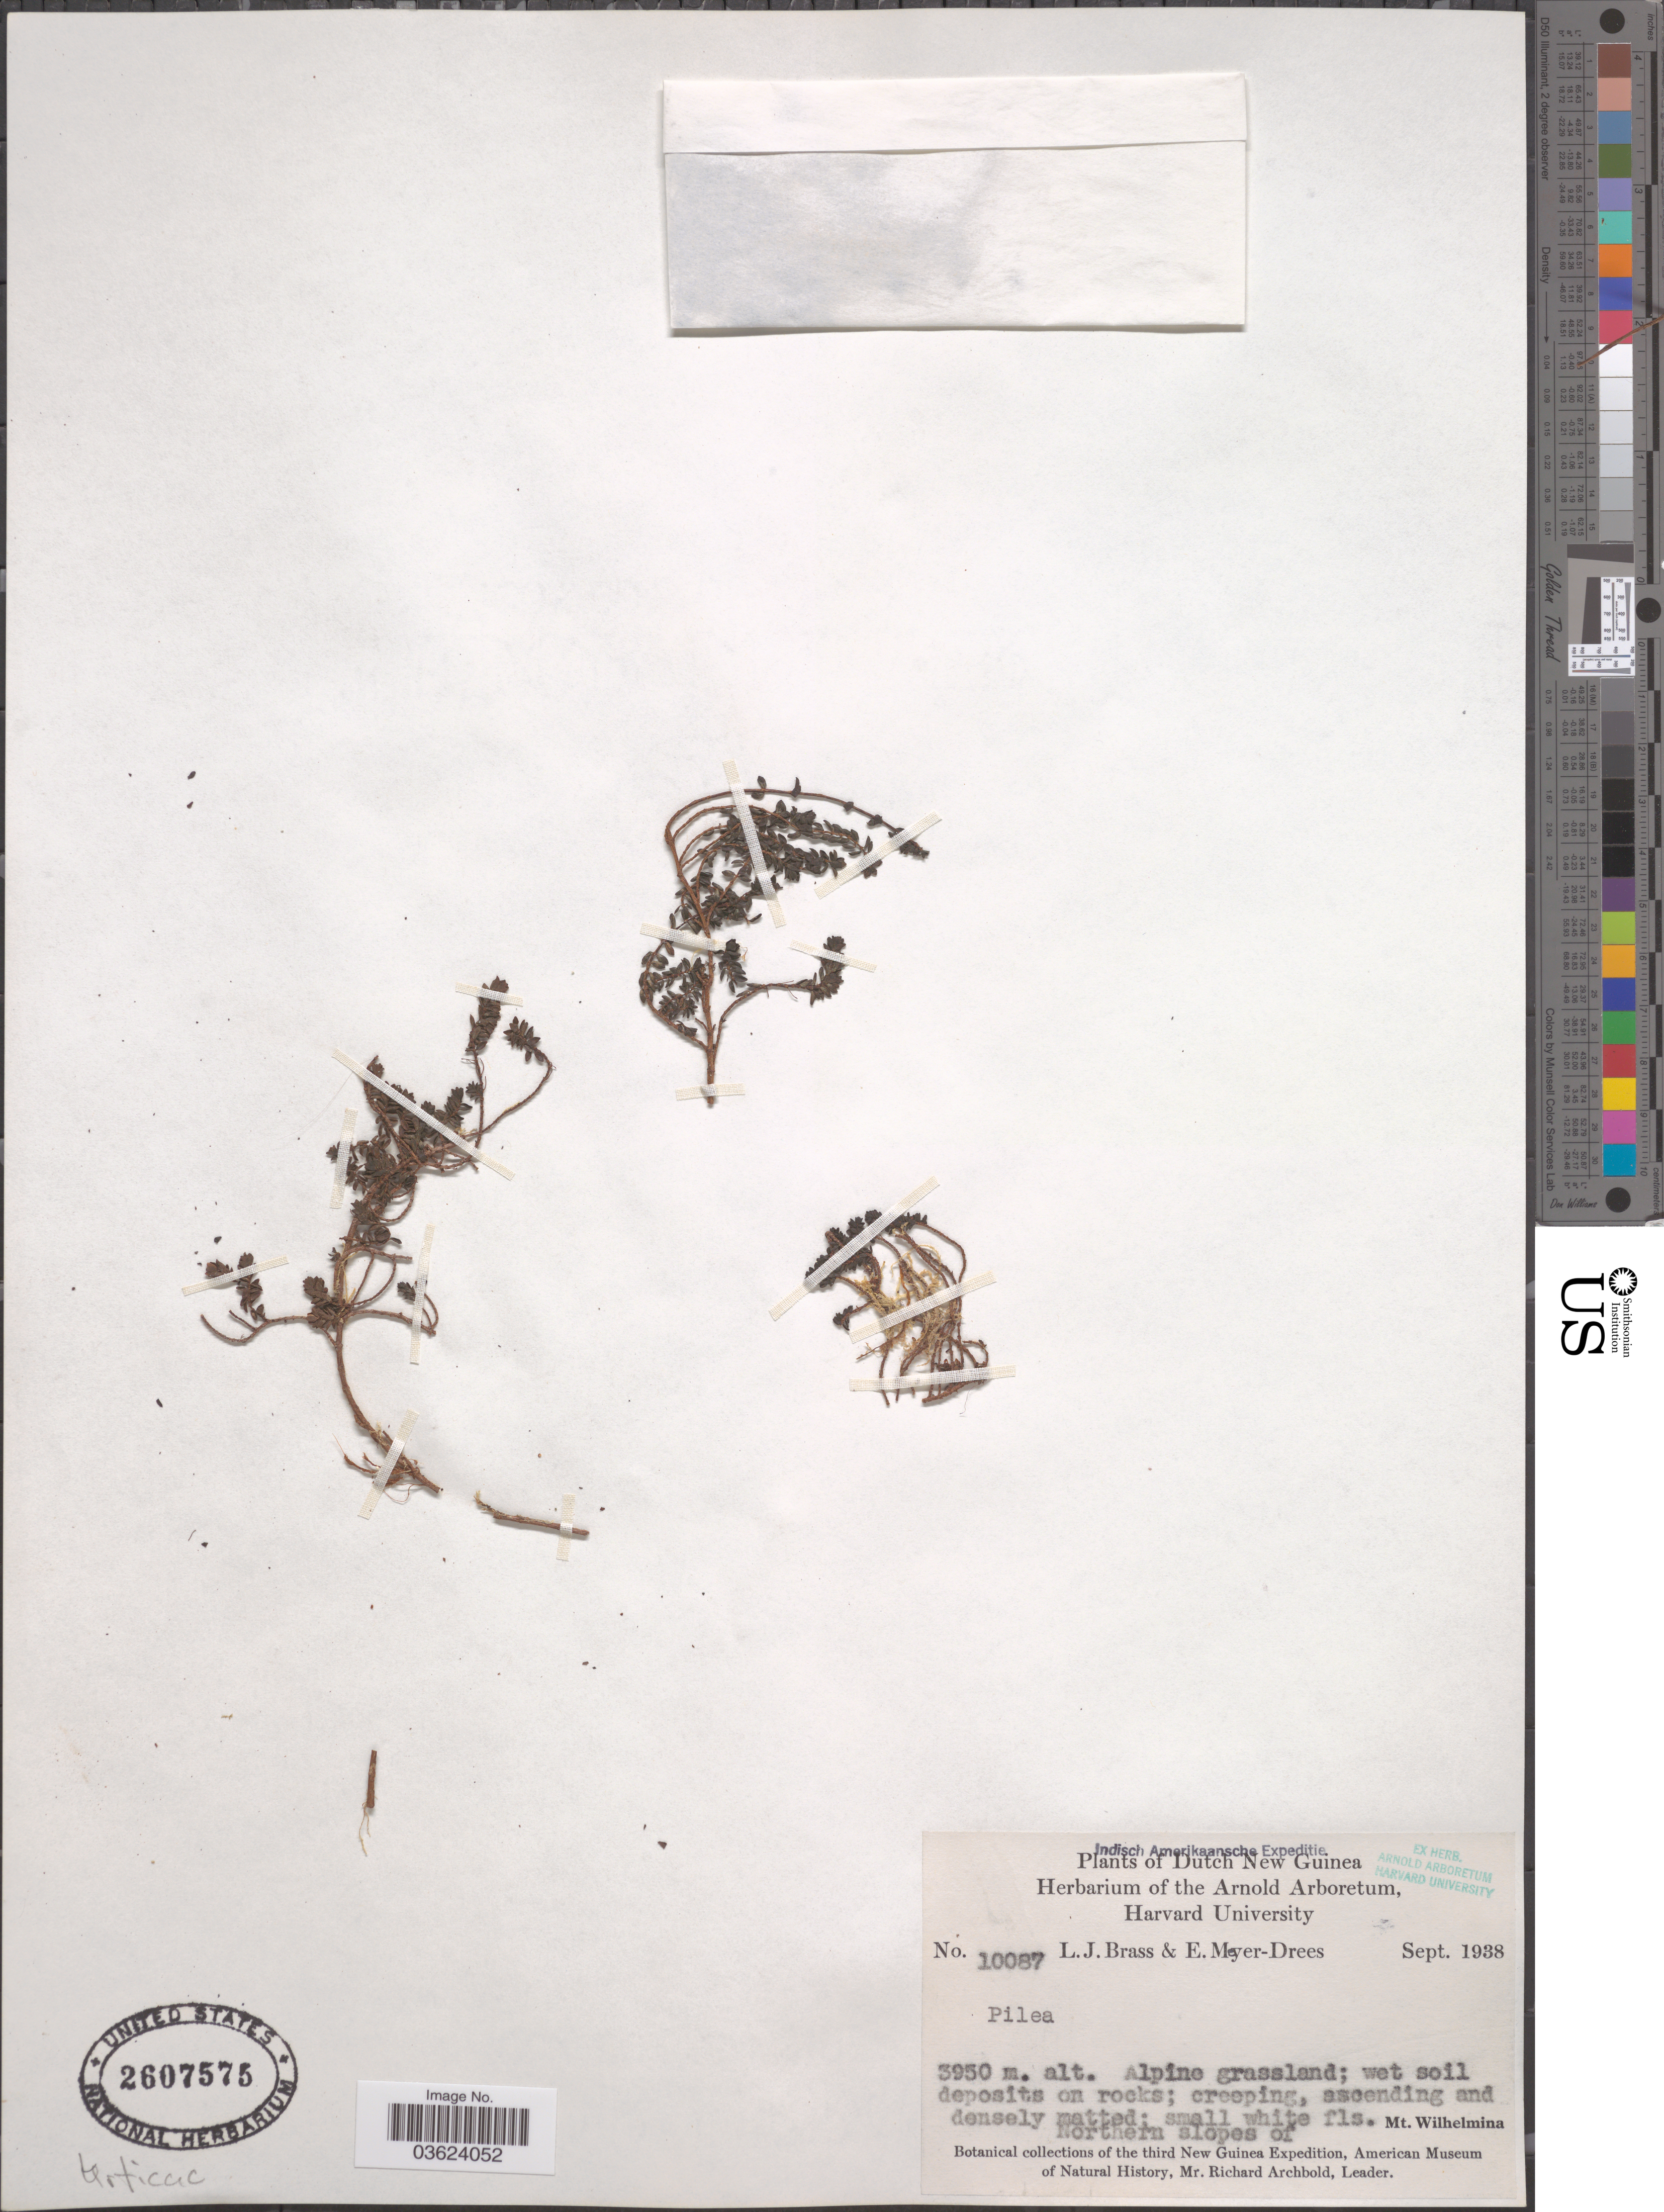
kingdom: Plantae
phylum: Tracheophyta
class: Magnoliopsida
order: Rosales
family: Urticaceae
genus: Pilea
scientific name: Pilea sp.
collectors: L. J. Brass & E. Myer-Drees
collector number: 10087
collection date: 1938-09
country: Indonesia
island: New Guinea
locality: Dutch New Guinea. Northern slopes of Mt. Wilhelmina.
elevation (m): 3950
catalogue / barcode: US 2607575